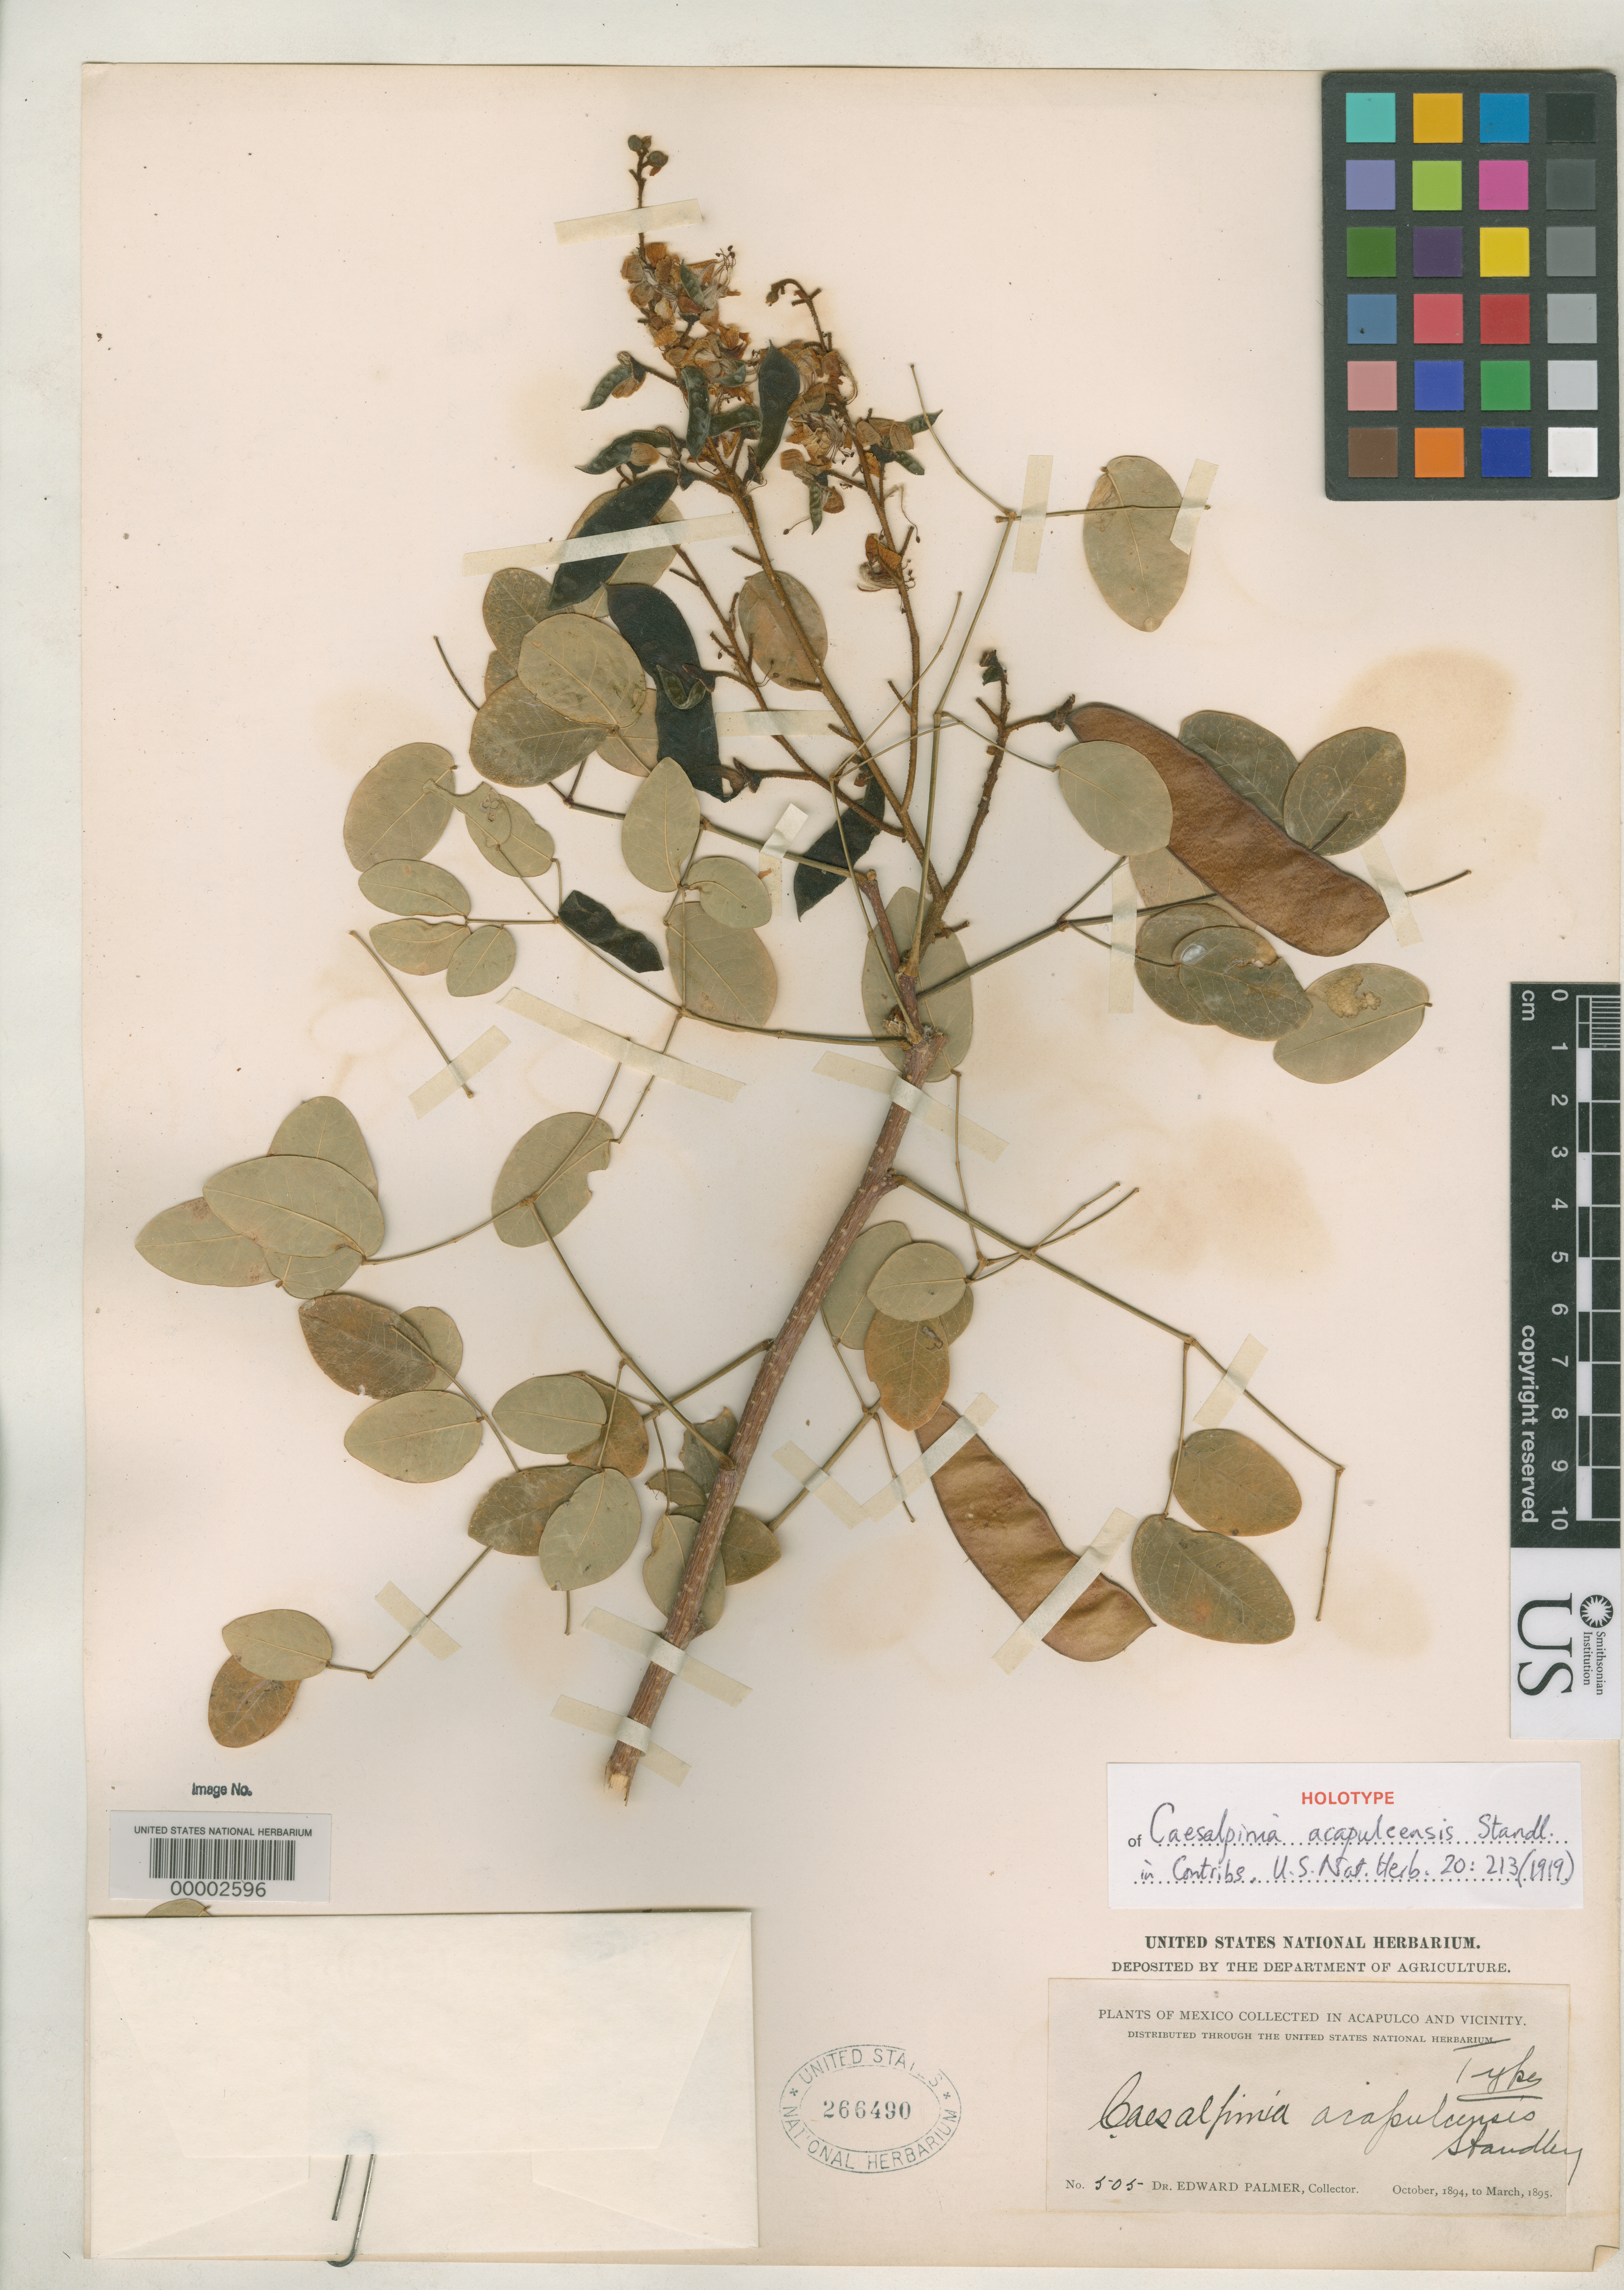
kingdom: Plantae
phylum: Tracheophyta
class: Magnoliopsida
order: Fabales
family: Fabaceae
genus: Caesalpinia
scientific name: Caesalpinia acapulcensis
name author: Standl.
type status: Holotype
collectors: E. Palmer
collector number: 505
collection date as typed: Oct 1894 to -- Mar 1895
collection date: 1894-10/1895-03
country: Mexico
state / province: Guerrero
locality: Vicinity of Acapulco.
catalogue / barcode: US 266490